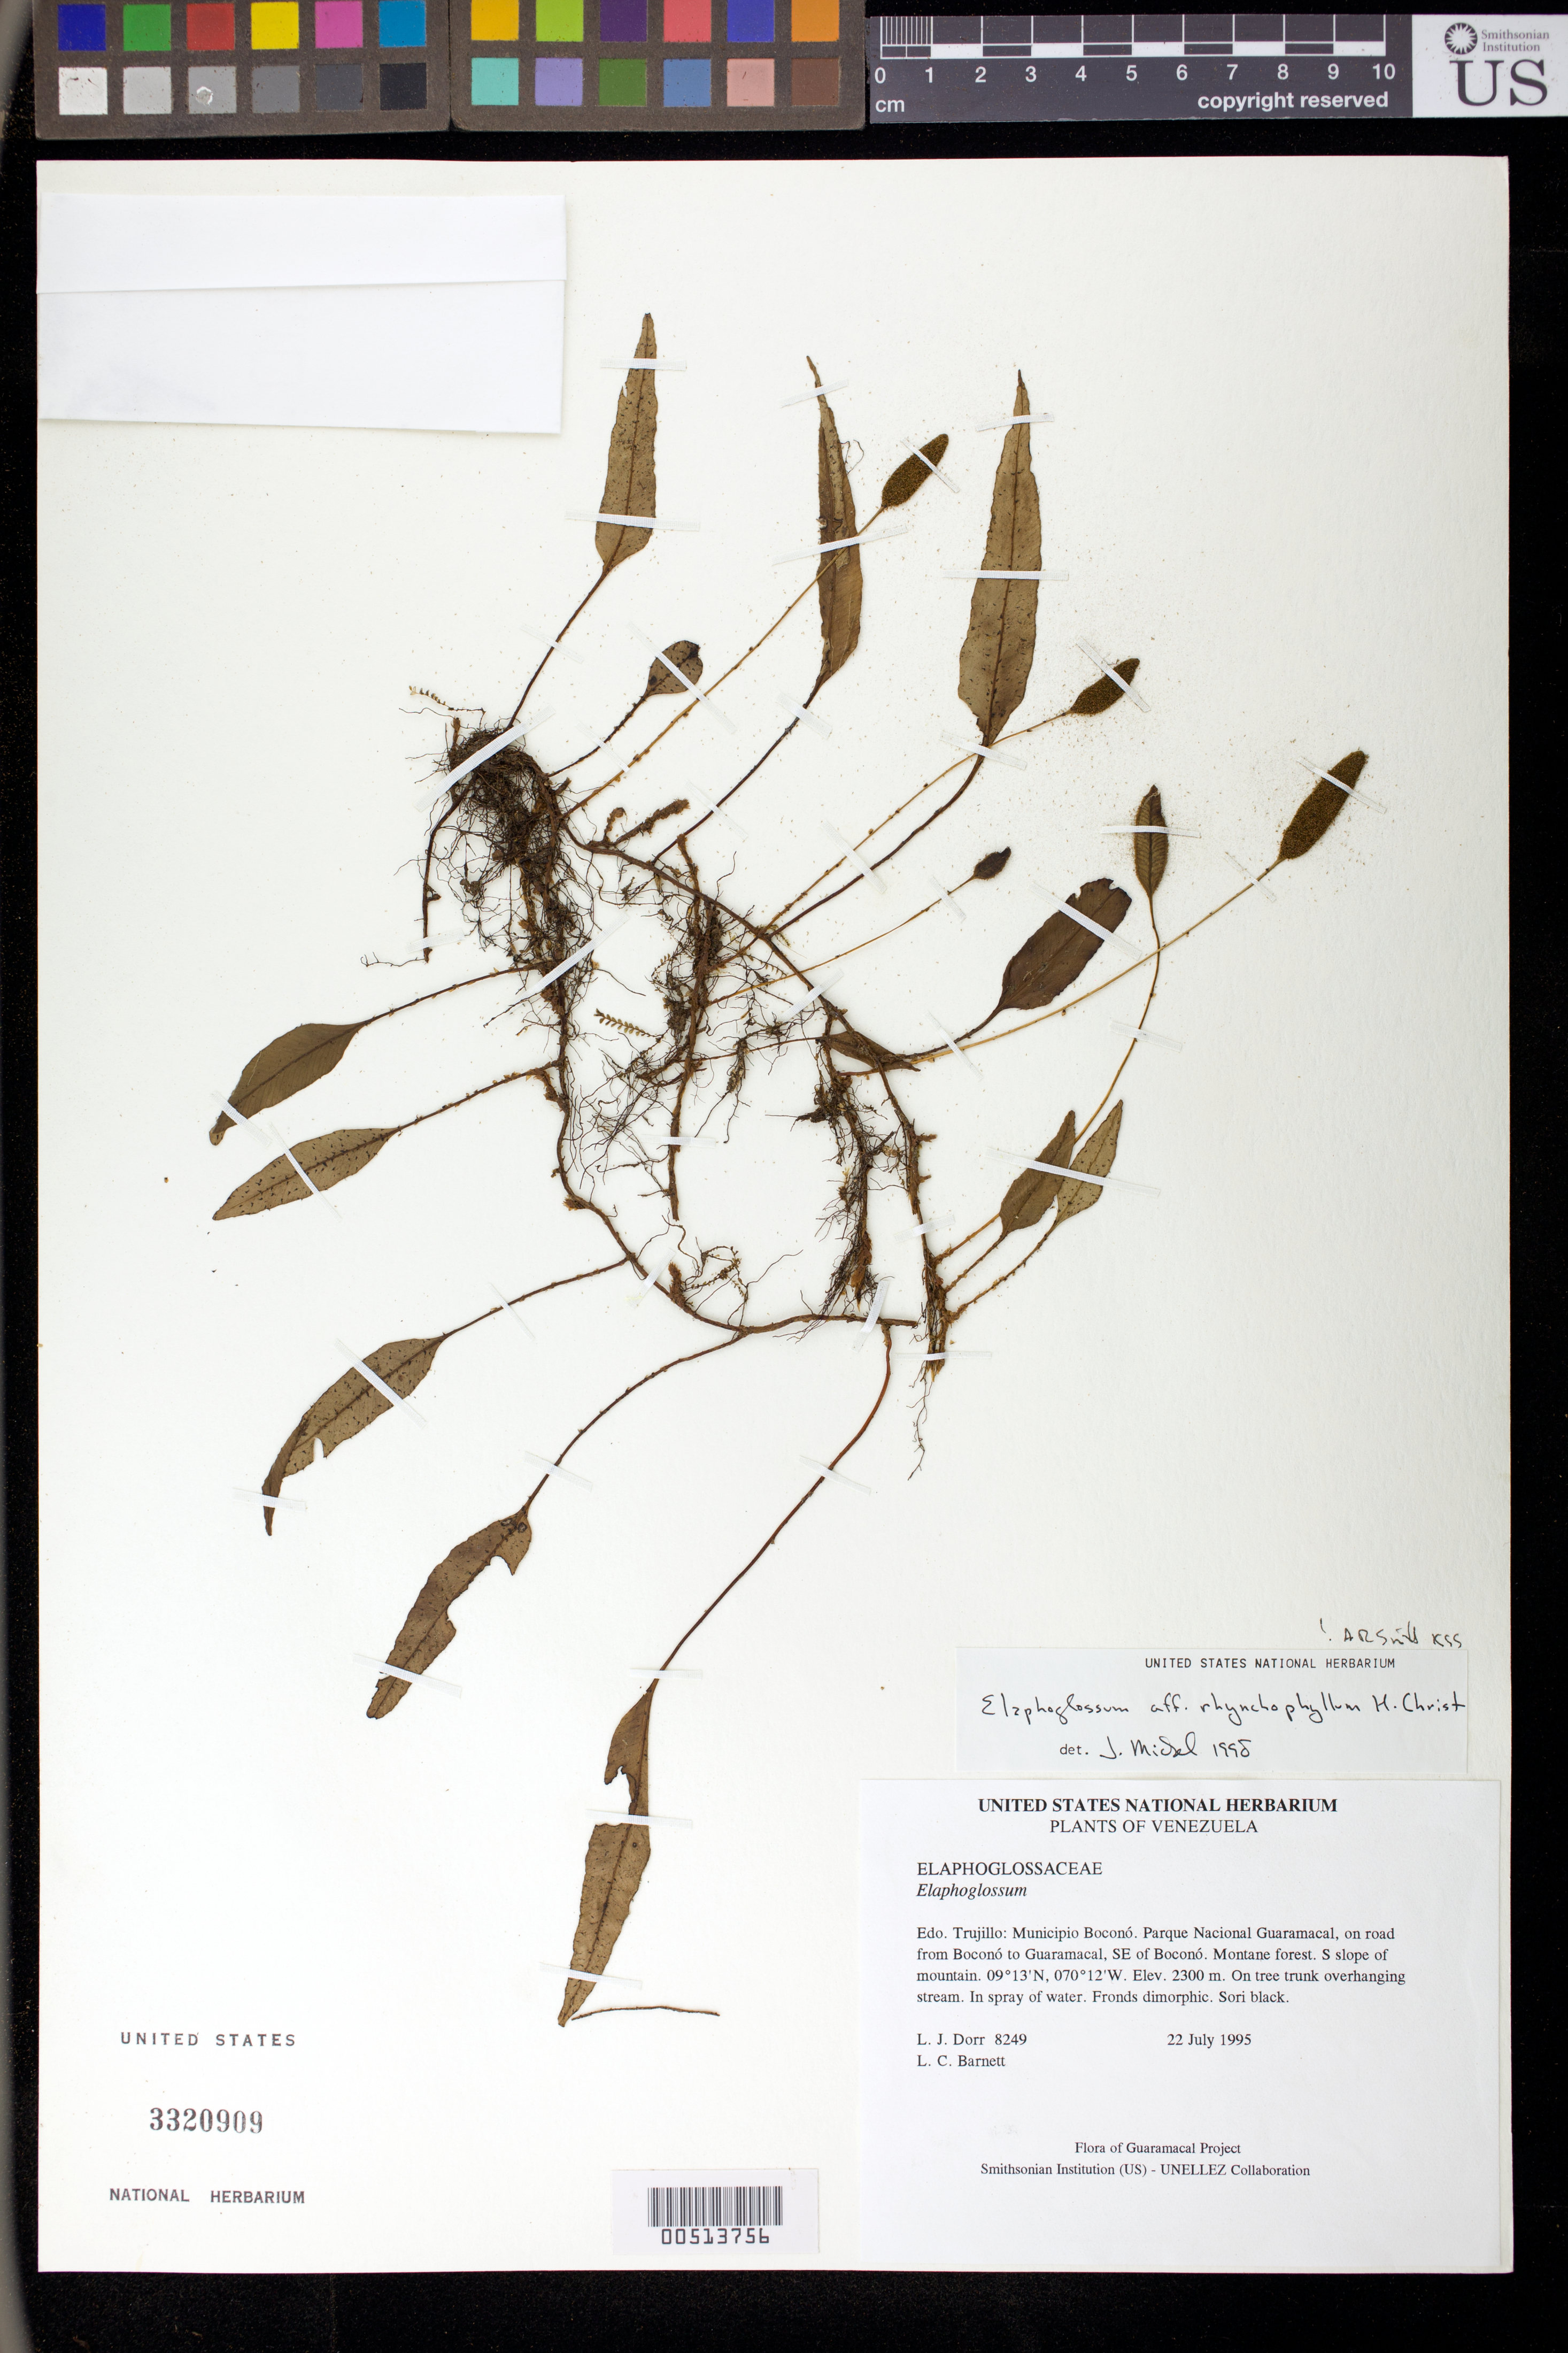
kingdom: Plantae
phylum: Tracheophyta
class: Polypodiopsida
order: Polypodiales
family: Dryopteridaceae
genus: Elaphoglossum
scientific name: Elaphoglossum iloense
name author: (Hook.) T. Moore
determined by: Vasco, A.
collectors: L. J. Dorr & L. C. Barnett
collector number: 8249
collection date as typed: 22 Jul 1995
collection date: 1995-07-22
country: Venezuela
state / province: Trujillo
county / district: Boconó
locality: Parque Nacional Guaramacal, road from Boconó to Guaramacal, SE of Boconó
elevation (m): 2300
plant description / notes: NY, PORT, UC, US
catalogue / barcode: US 3320909